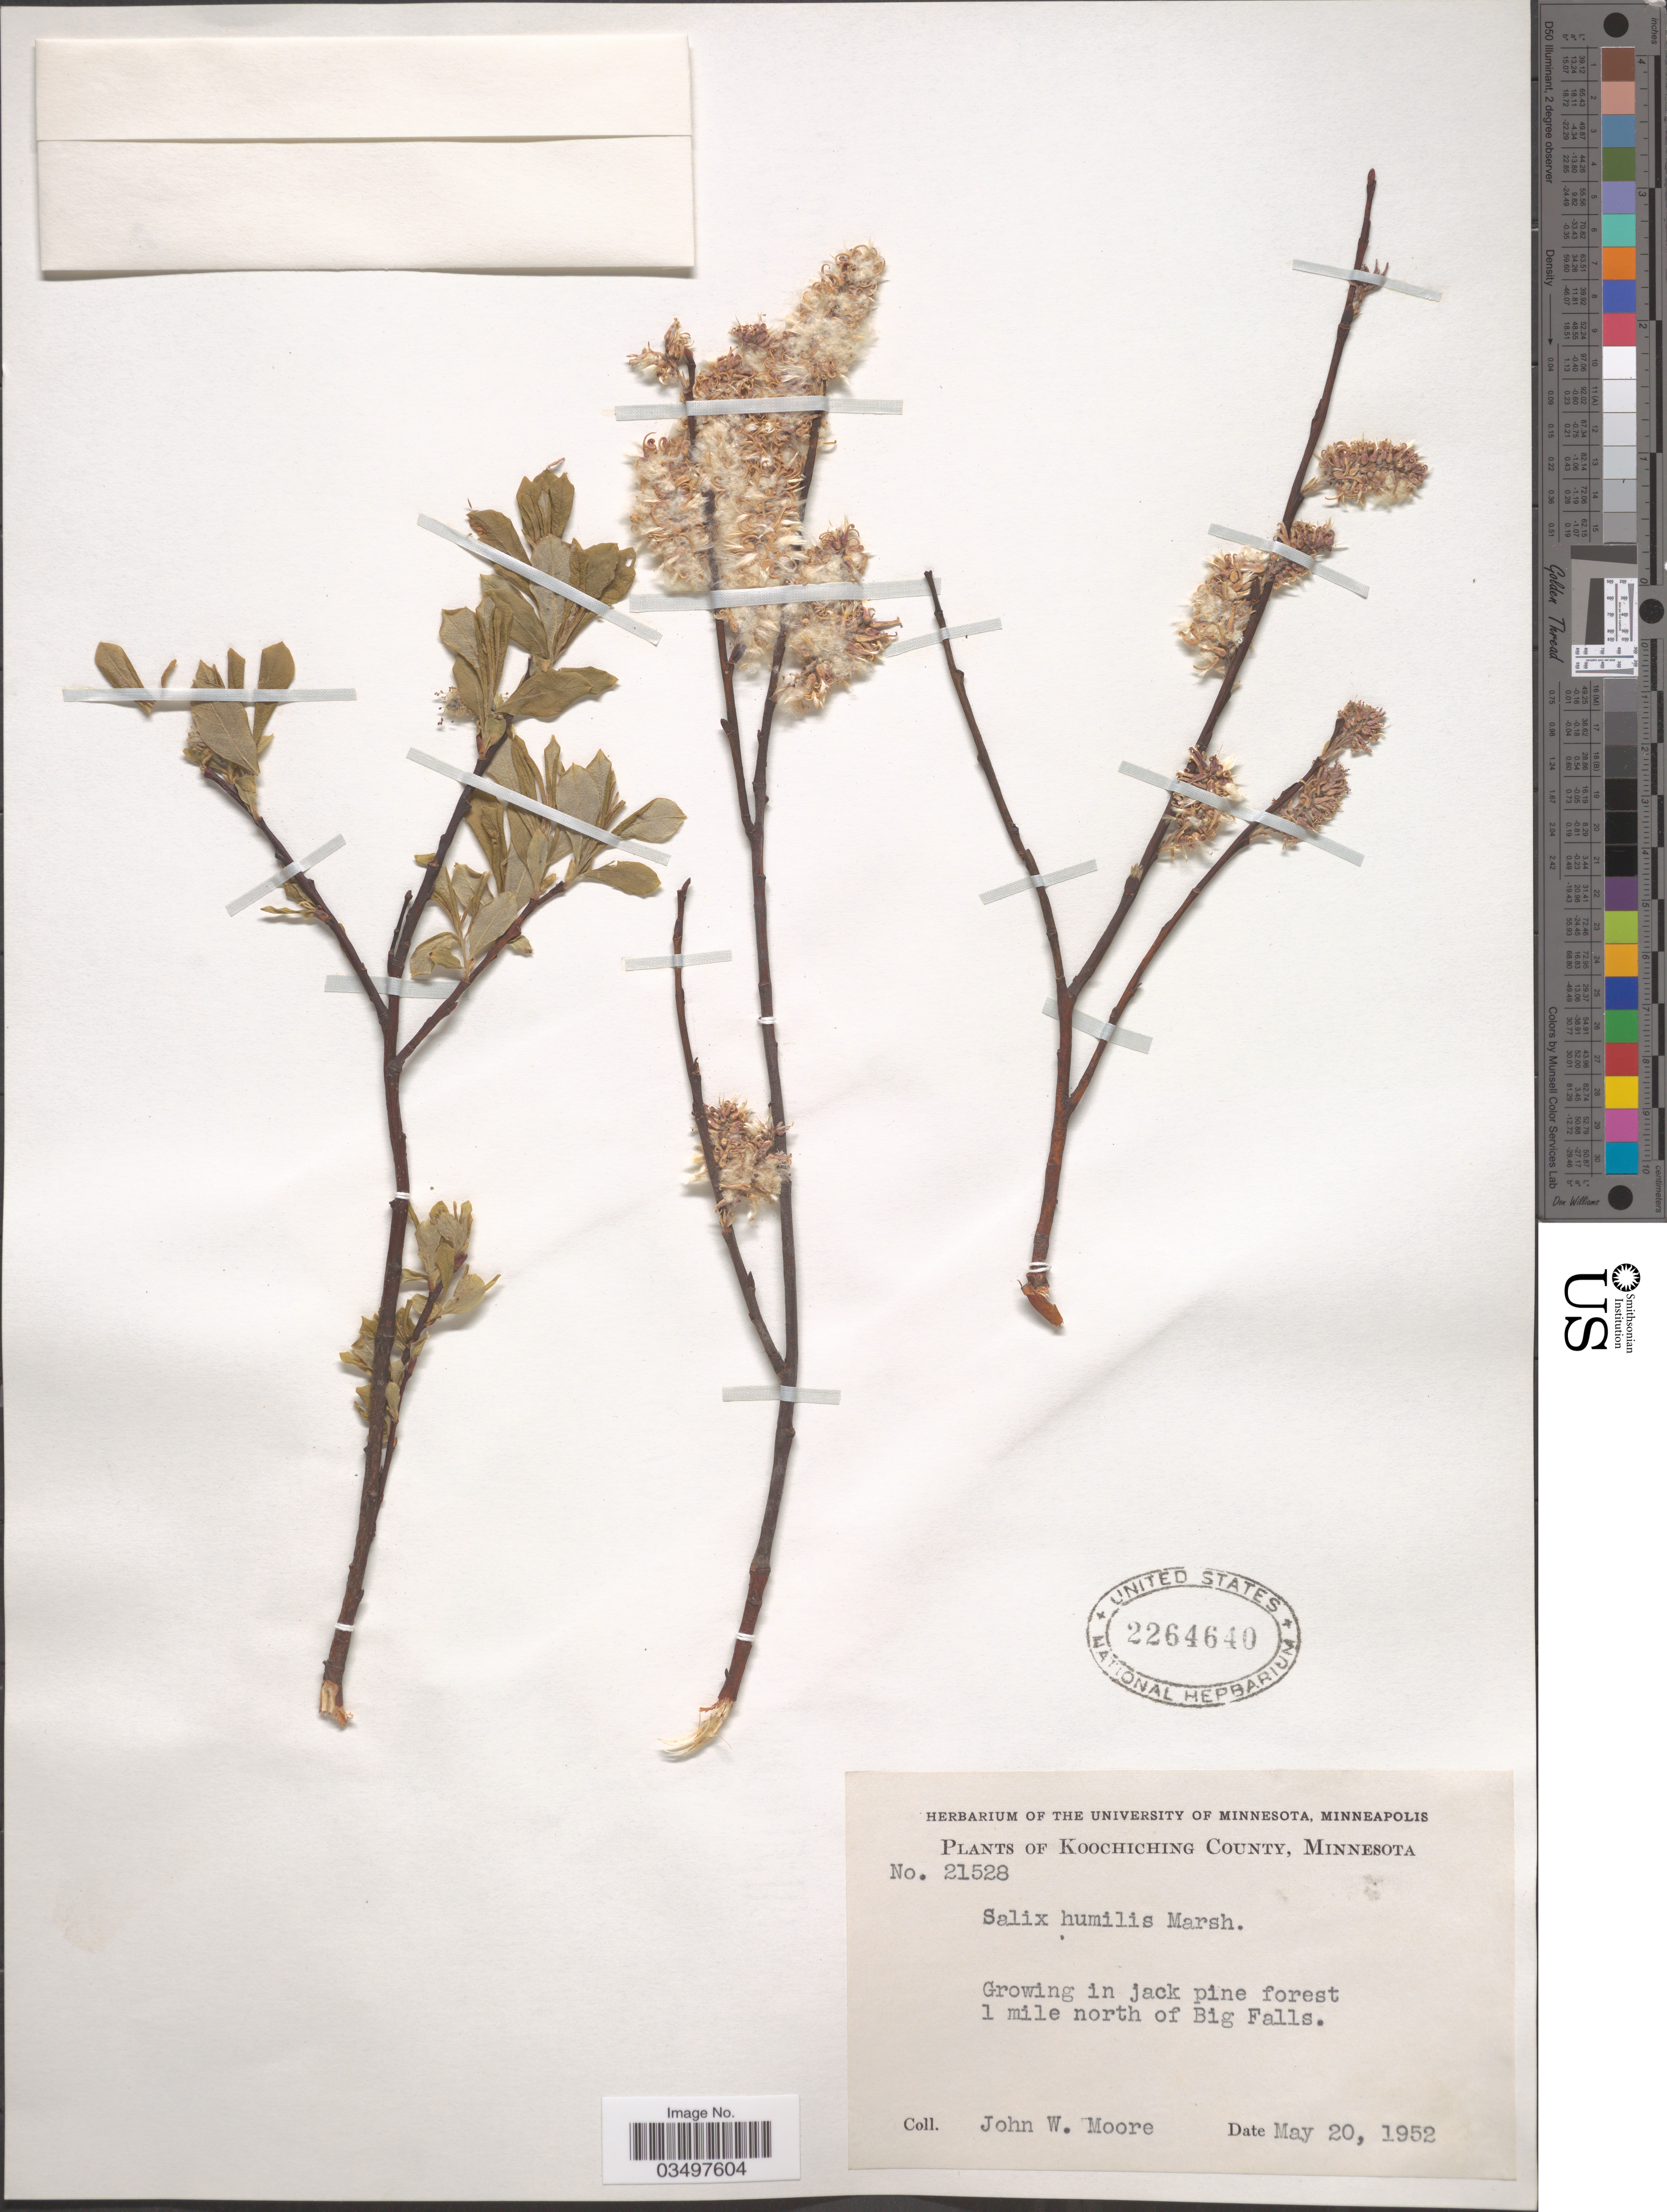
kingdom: Plantae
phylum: Tracheophyta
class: Magnoliopsida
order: Malpighiales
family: Salicaceae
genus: Salix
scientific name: Salix humilis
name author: Marshall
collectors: J. Moore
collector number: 21528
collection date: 1952-05-20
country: United States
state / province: Minnesota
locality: Koochiching County. Growing in jack pine forest 1 mile north of Big Falls.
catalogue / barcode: US 2264640